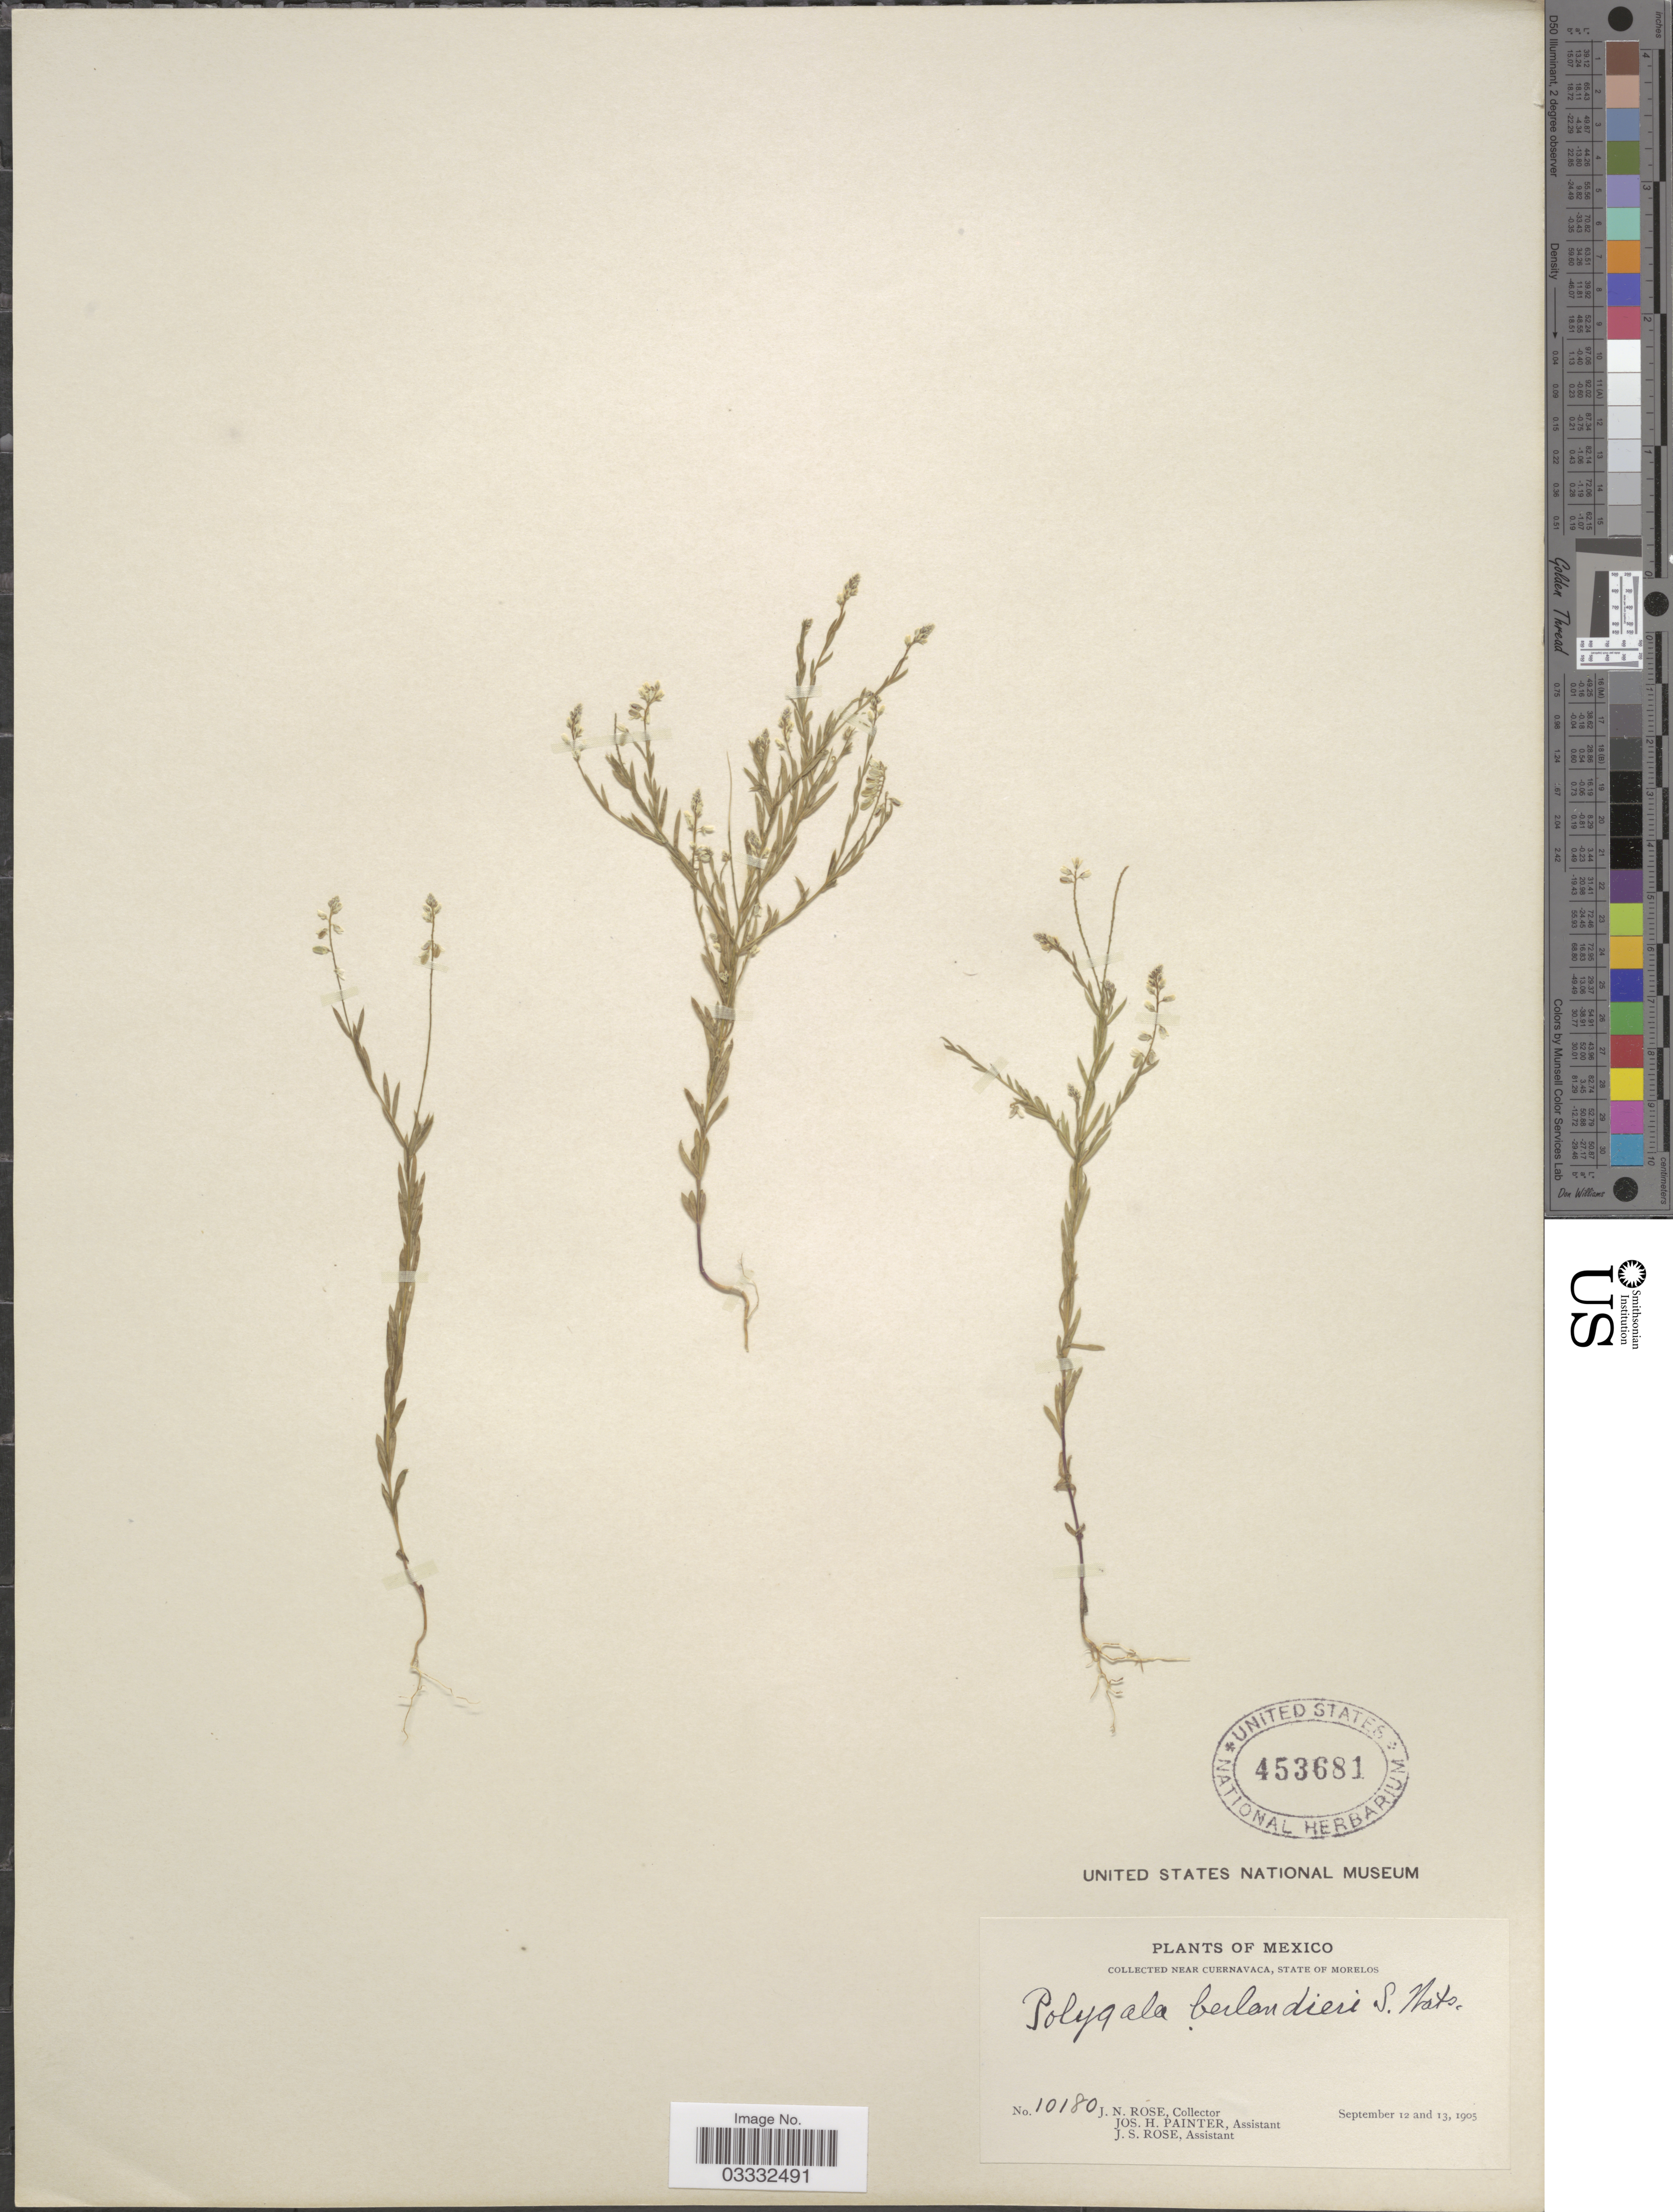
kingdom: Plantae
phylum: Tracheophyta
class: Magnoliopsida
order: Fabales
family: Polygalaceae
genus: Polygala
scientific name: Polygala berlandieri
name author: S. Watson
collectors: J. N. Rose, J. H. Painter & J. S. Rose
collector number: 10180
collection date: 1905-09-12/1905-09-13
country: Mexico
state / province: Morelos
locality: Near Cuernavaca.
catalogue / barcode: US 453681